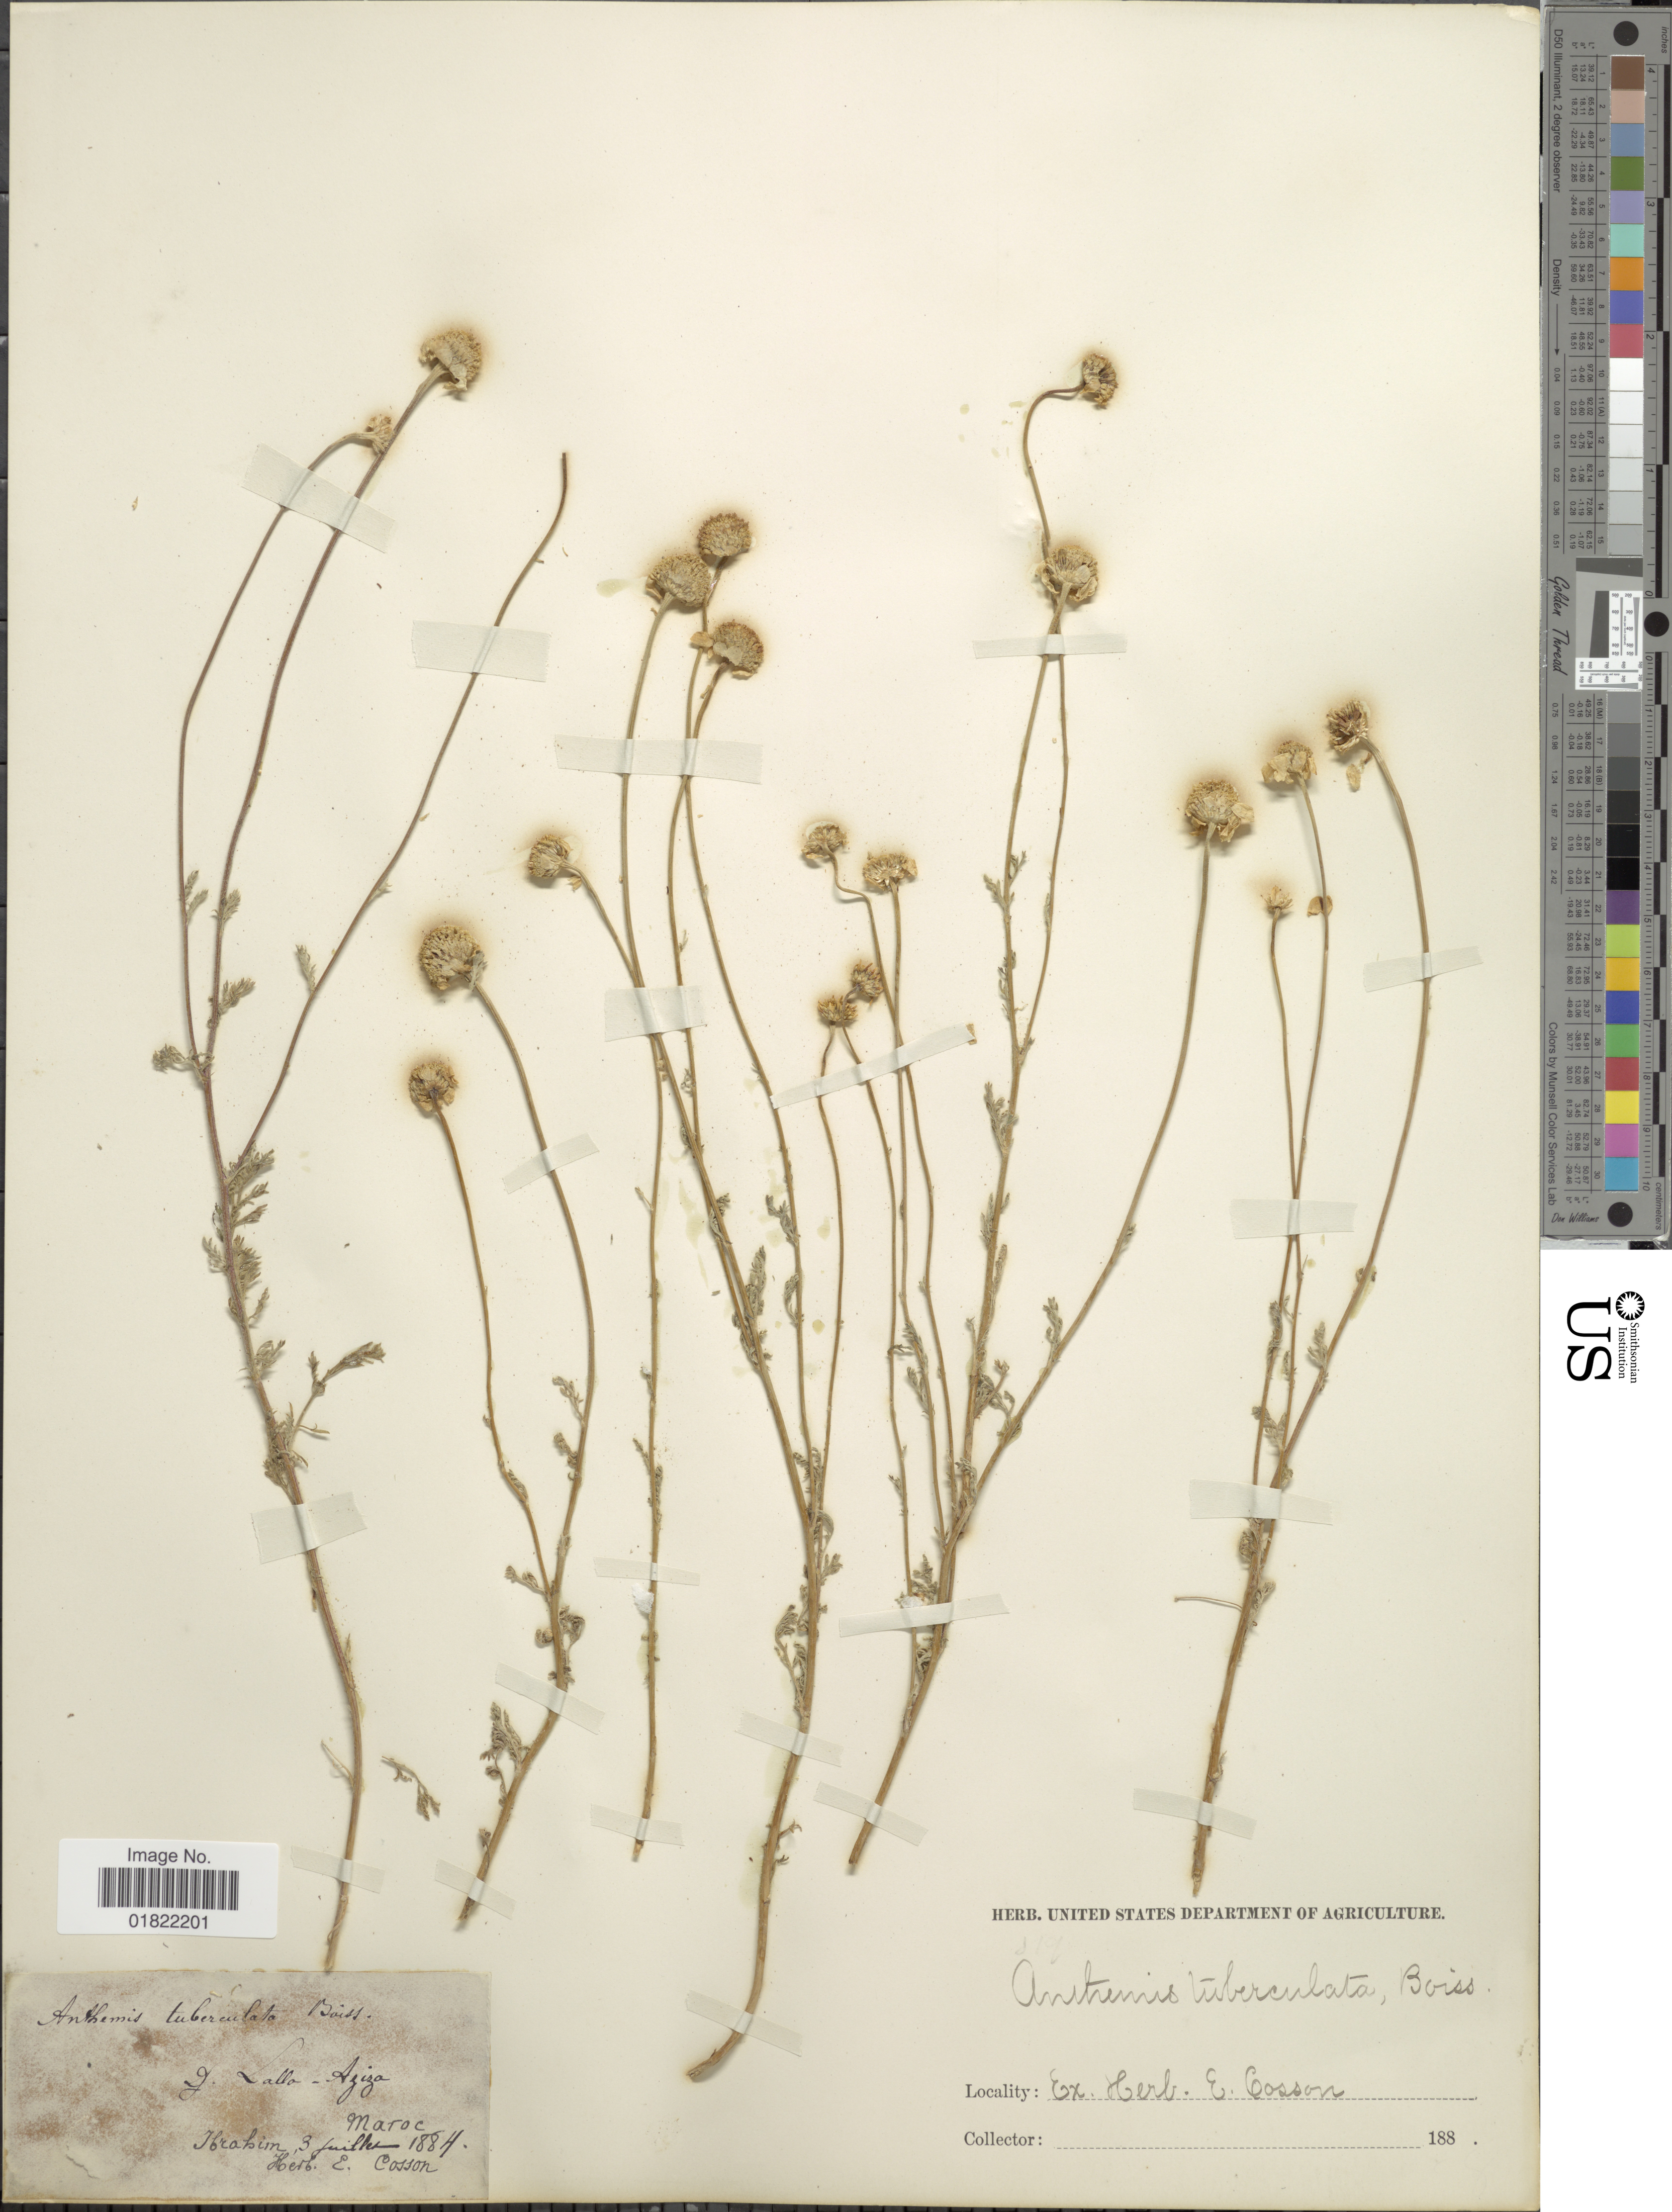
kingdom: Plantae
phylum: Tracheophyta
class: Magnoliopsida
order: Asterales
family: Asteraceae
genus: Anthemis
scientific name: Anthemis tuberculata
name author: Boiss.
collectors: -. Ibrahim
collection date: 1884-07-03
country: Morocco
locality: Dj., Lallo-Aziza.